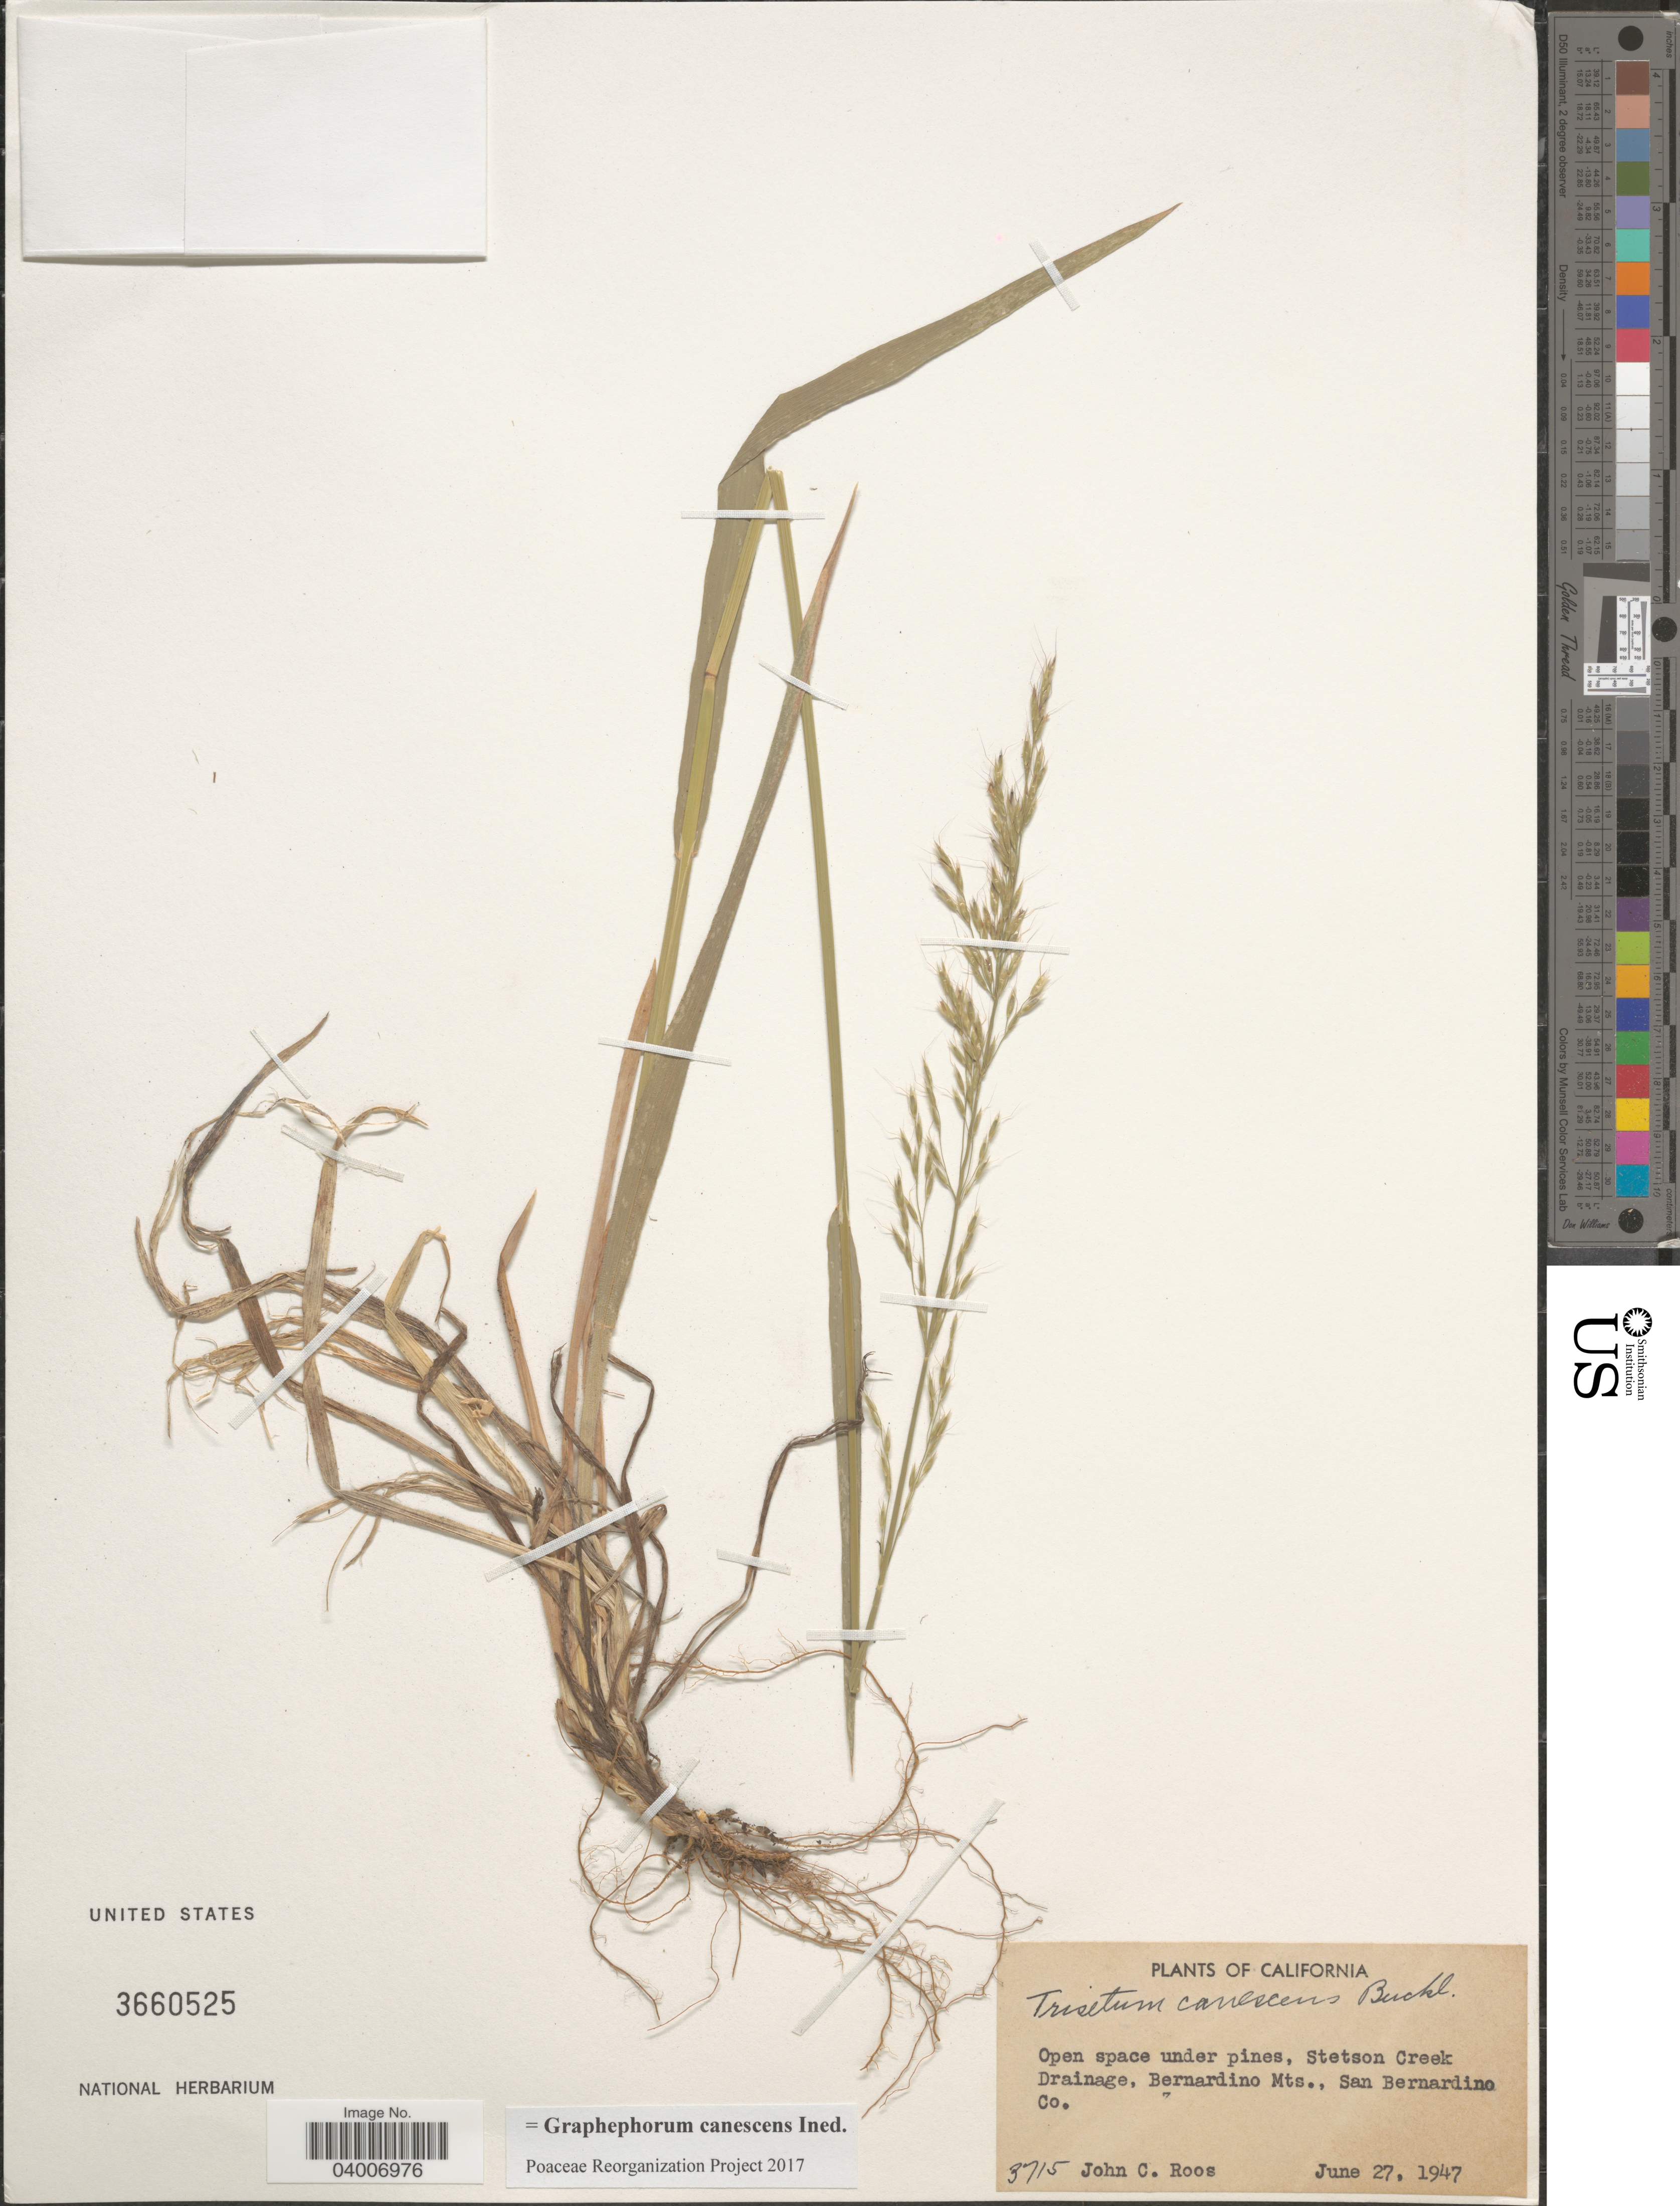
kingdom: Plantae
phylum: Tracheophyta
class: Liliopsida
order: Poales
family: Poaceae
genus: Graphephorum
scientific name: Graphephorum canescens ined.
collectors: J. C. Roos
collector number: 3715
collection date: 1947-06-27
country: United States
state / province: California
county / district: San Bernardino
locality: Open space under pines, Stetson Creek Drainage, Bernardino Mts., San Bernardino Co.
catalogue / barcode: US 3660525